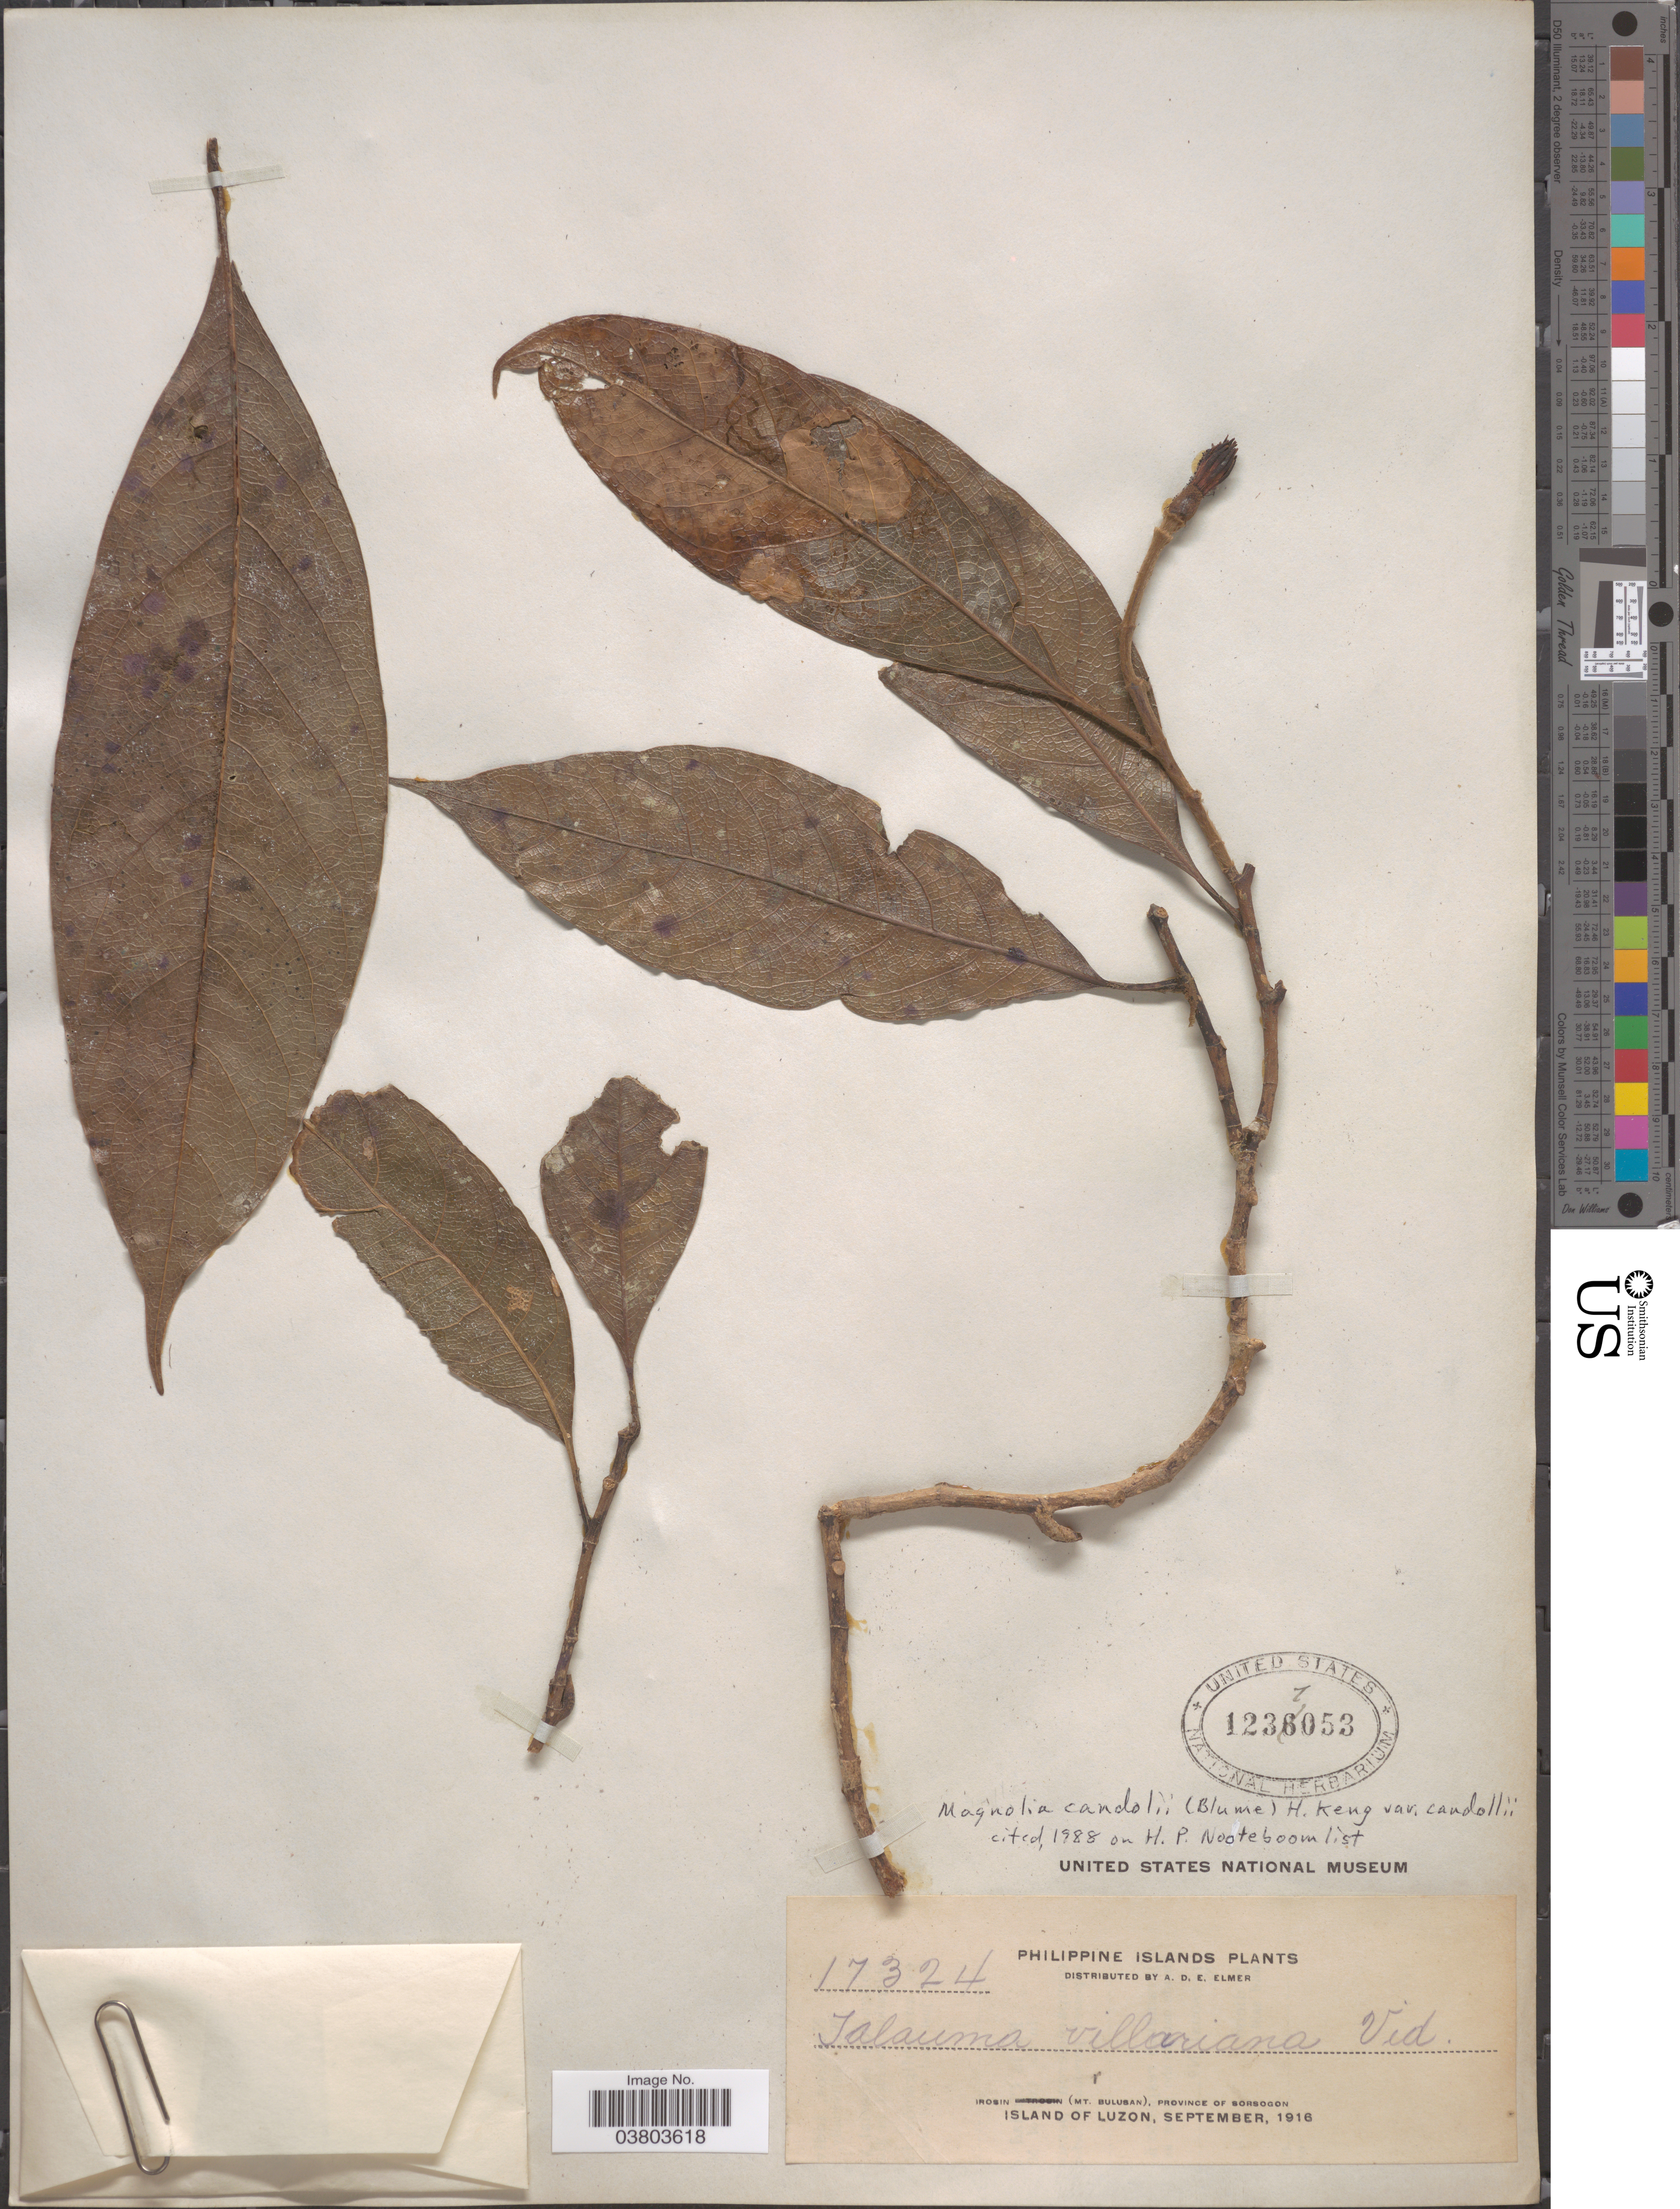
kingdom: Plantae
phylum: Tracheophyta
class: Magnoliopsida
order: Magnoliales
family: Magnoliaceae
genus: Magnolia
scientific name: Magnolia candollei var. candollei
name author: Link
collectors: A. D. E. Elmer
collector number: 17324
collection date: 1916-09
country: Philippines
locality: Irosin (Mt. Bulusan), Province of Sorsogon. Island of Luzon.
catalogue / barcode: US 1237053